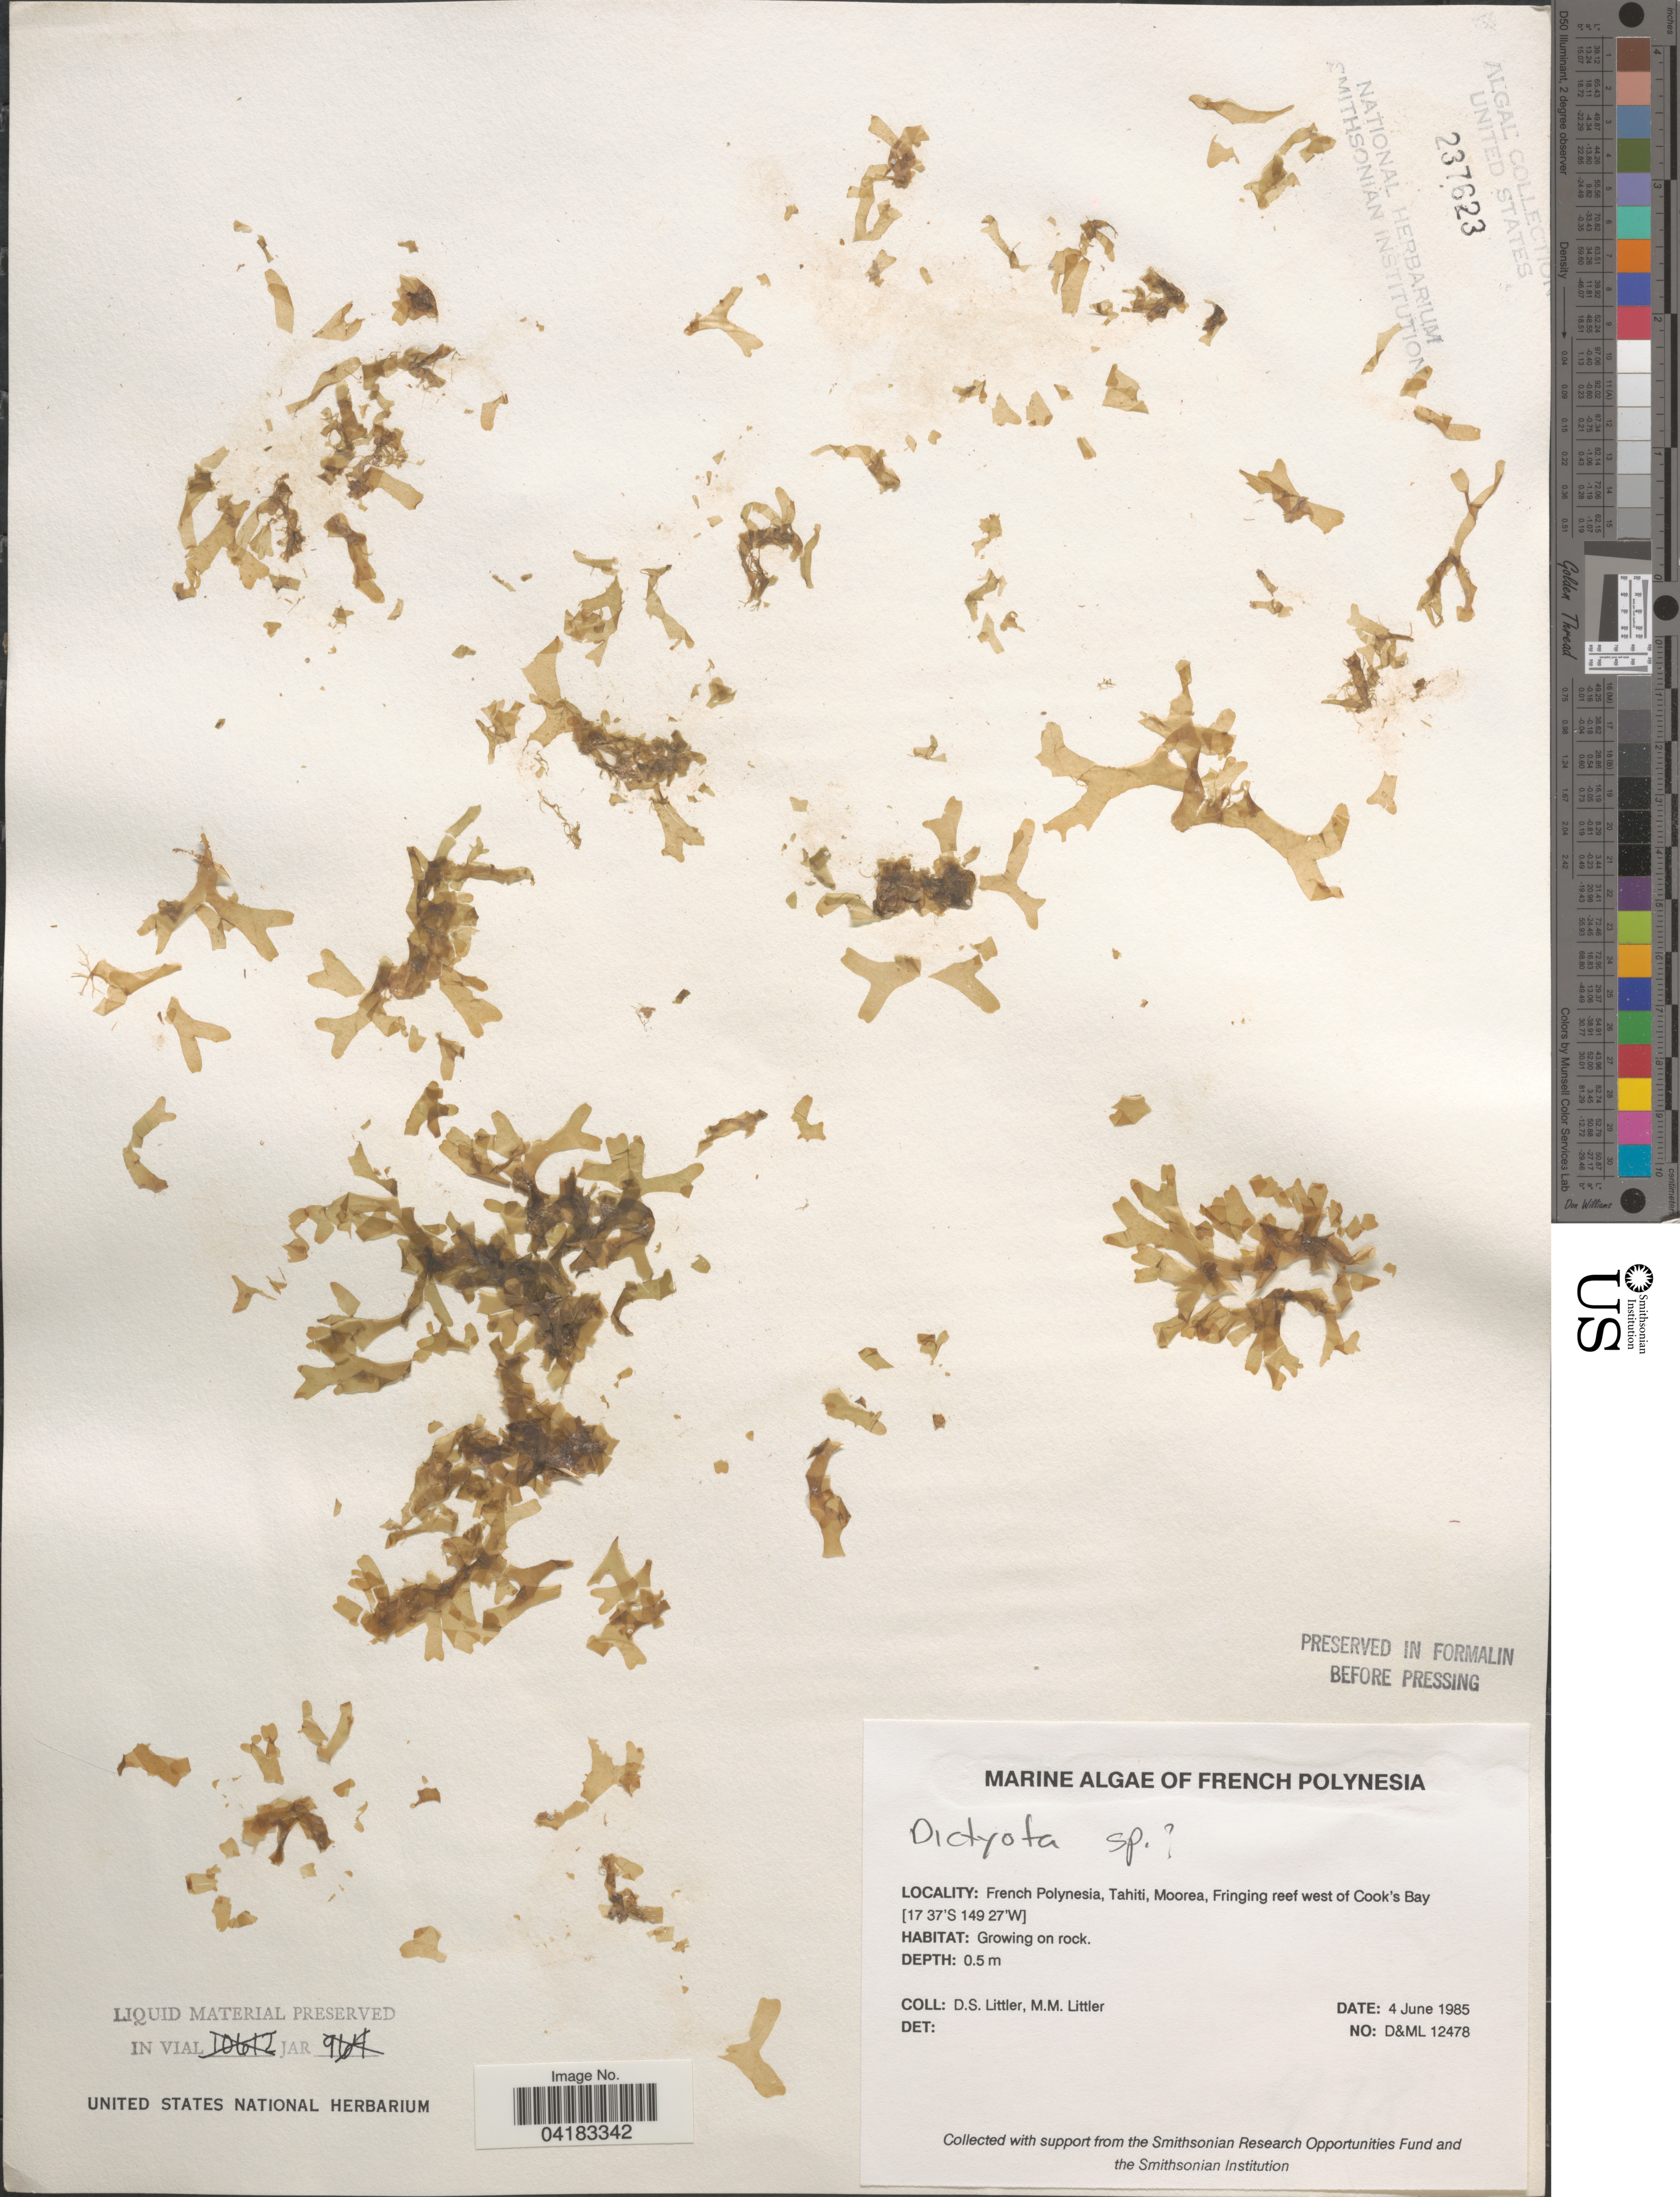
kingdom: Chromista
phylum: Ochrophyta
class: Phaeophyceae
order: Dictyotales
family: Dictyotaceae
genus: Dictyota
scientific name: Dictyota sp.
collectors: D. S. Littler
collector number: D&ML12478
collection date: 1985-06-04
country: French Polynesia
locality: Tahiti, Moorea, Fringing reef west of Cook's Bay.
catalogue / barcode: US 237623